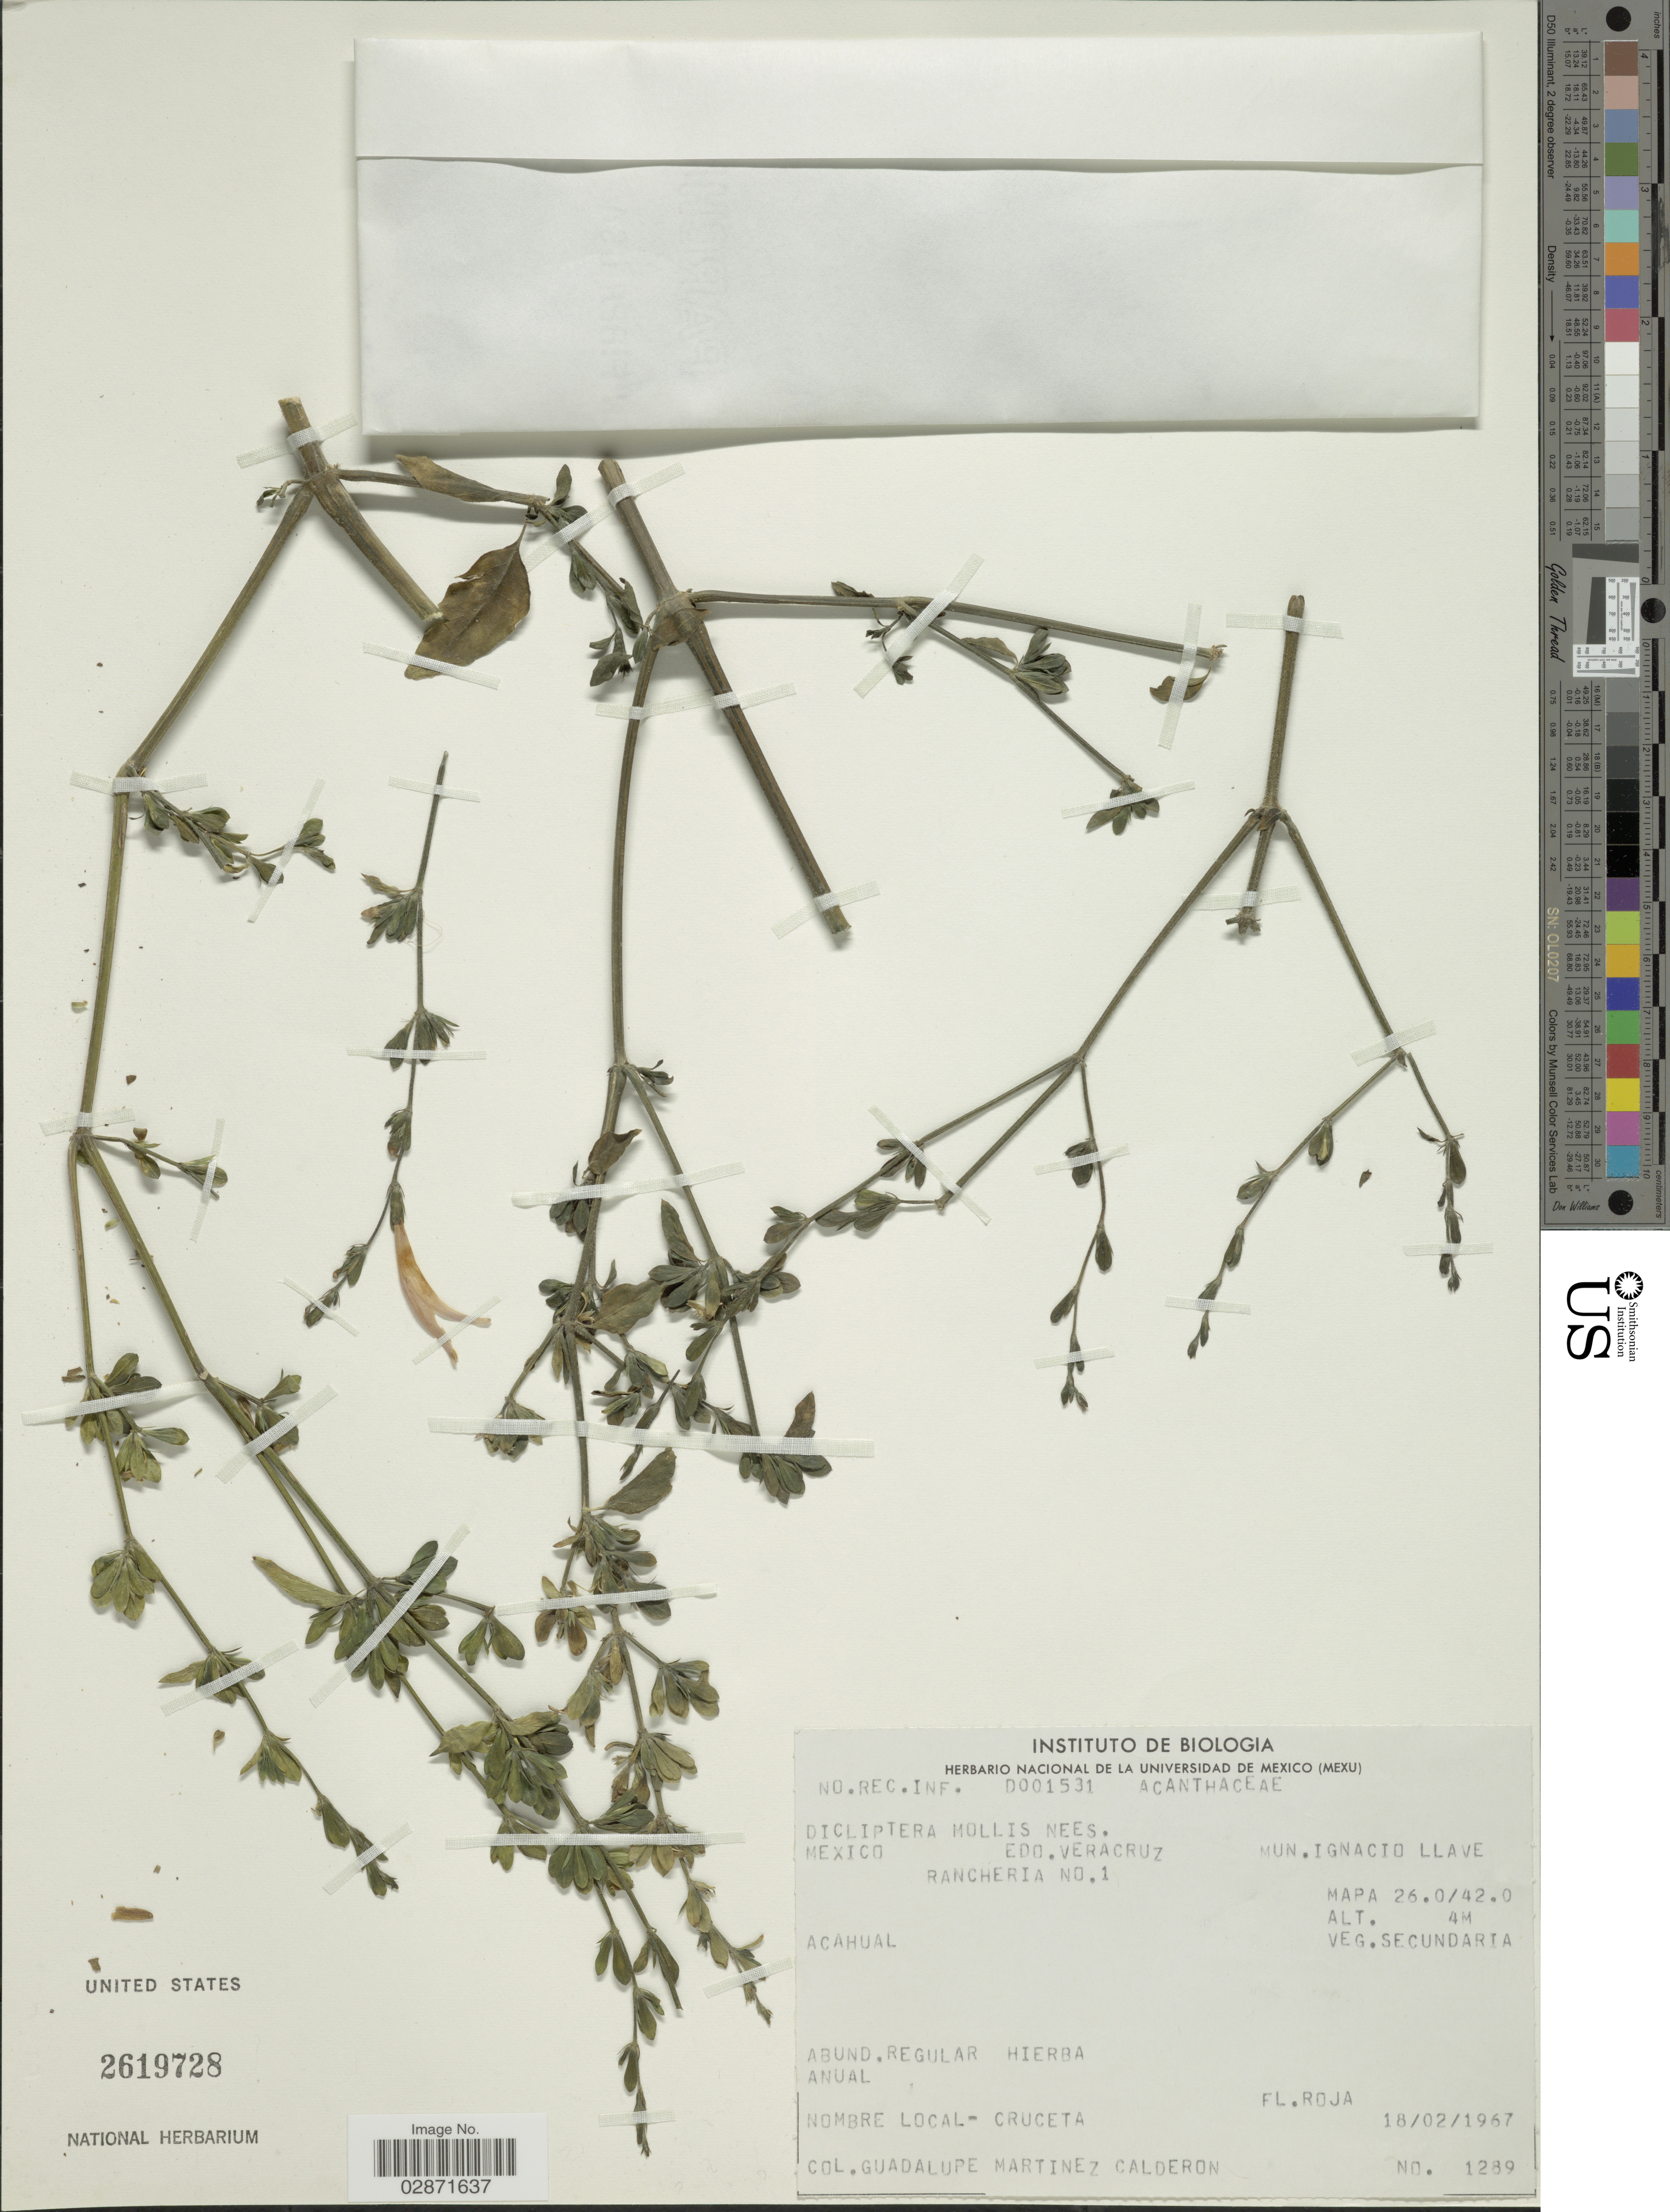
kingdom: Plantae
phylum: Tracheophyta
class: Magnoliopsida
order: Lamiales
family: Acanthaceae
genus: Dicliptera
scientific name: Dicliptera sexangularis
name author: (L.) Juss.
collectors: G. Martinez-C.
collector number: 1289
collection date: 1967-02-18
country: Mexico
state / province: Veracruz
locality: Mun. Ignacio Llave, Rancheria No. 1. Edo. Veracruz. Mapa 26.0/42.0.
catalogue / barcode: US 2619728